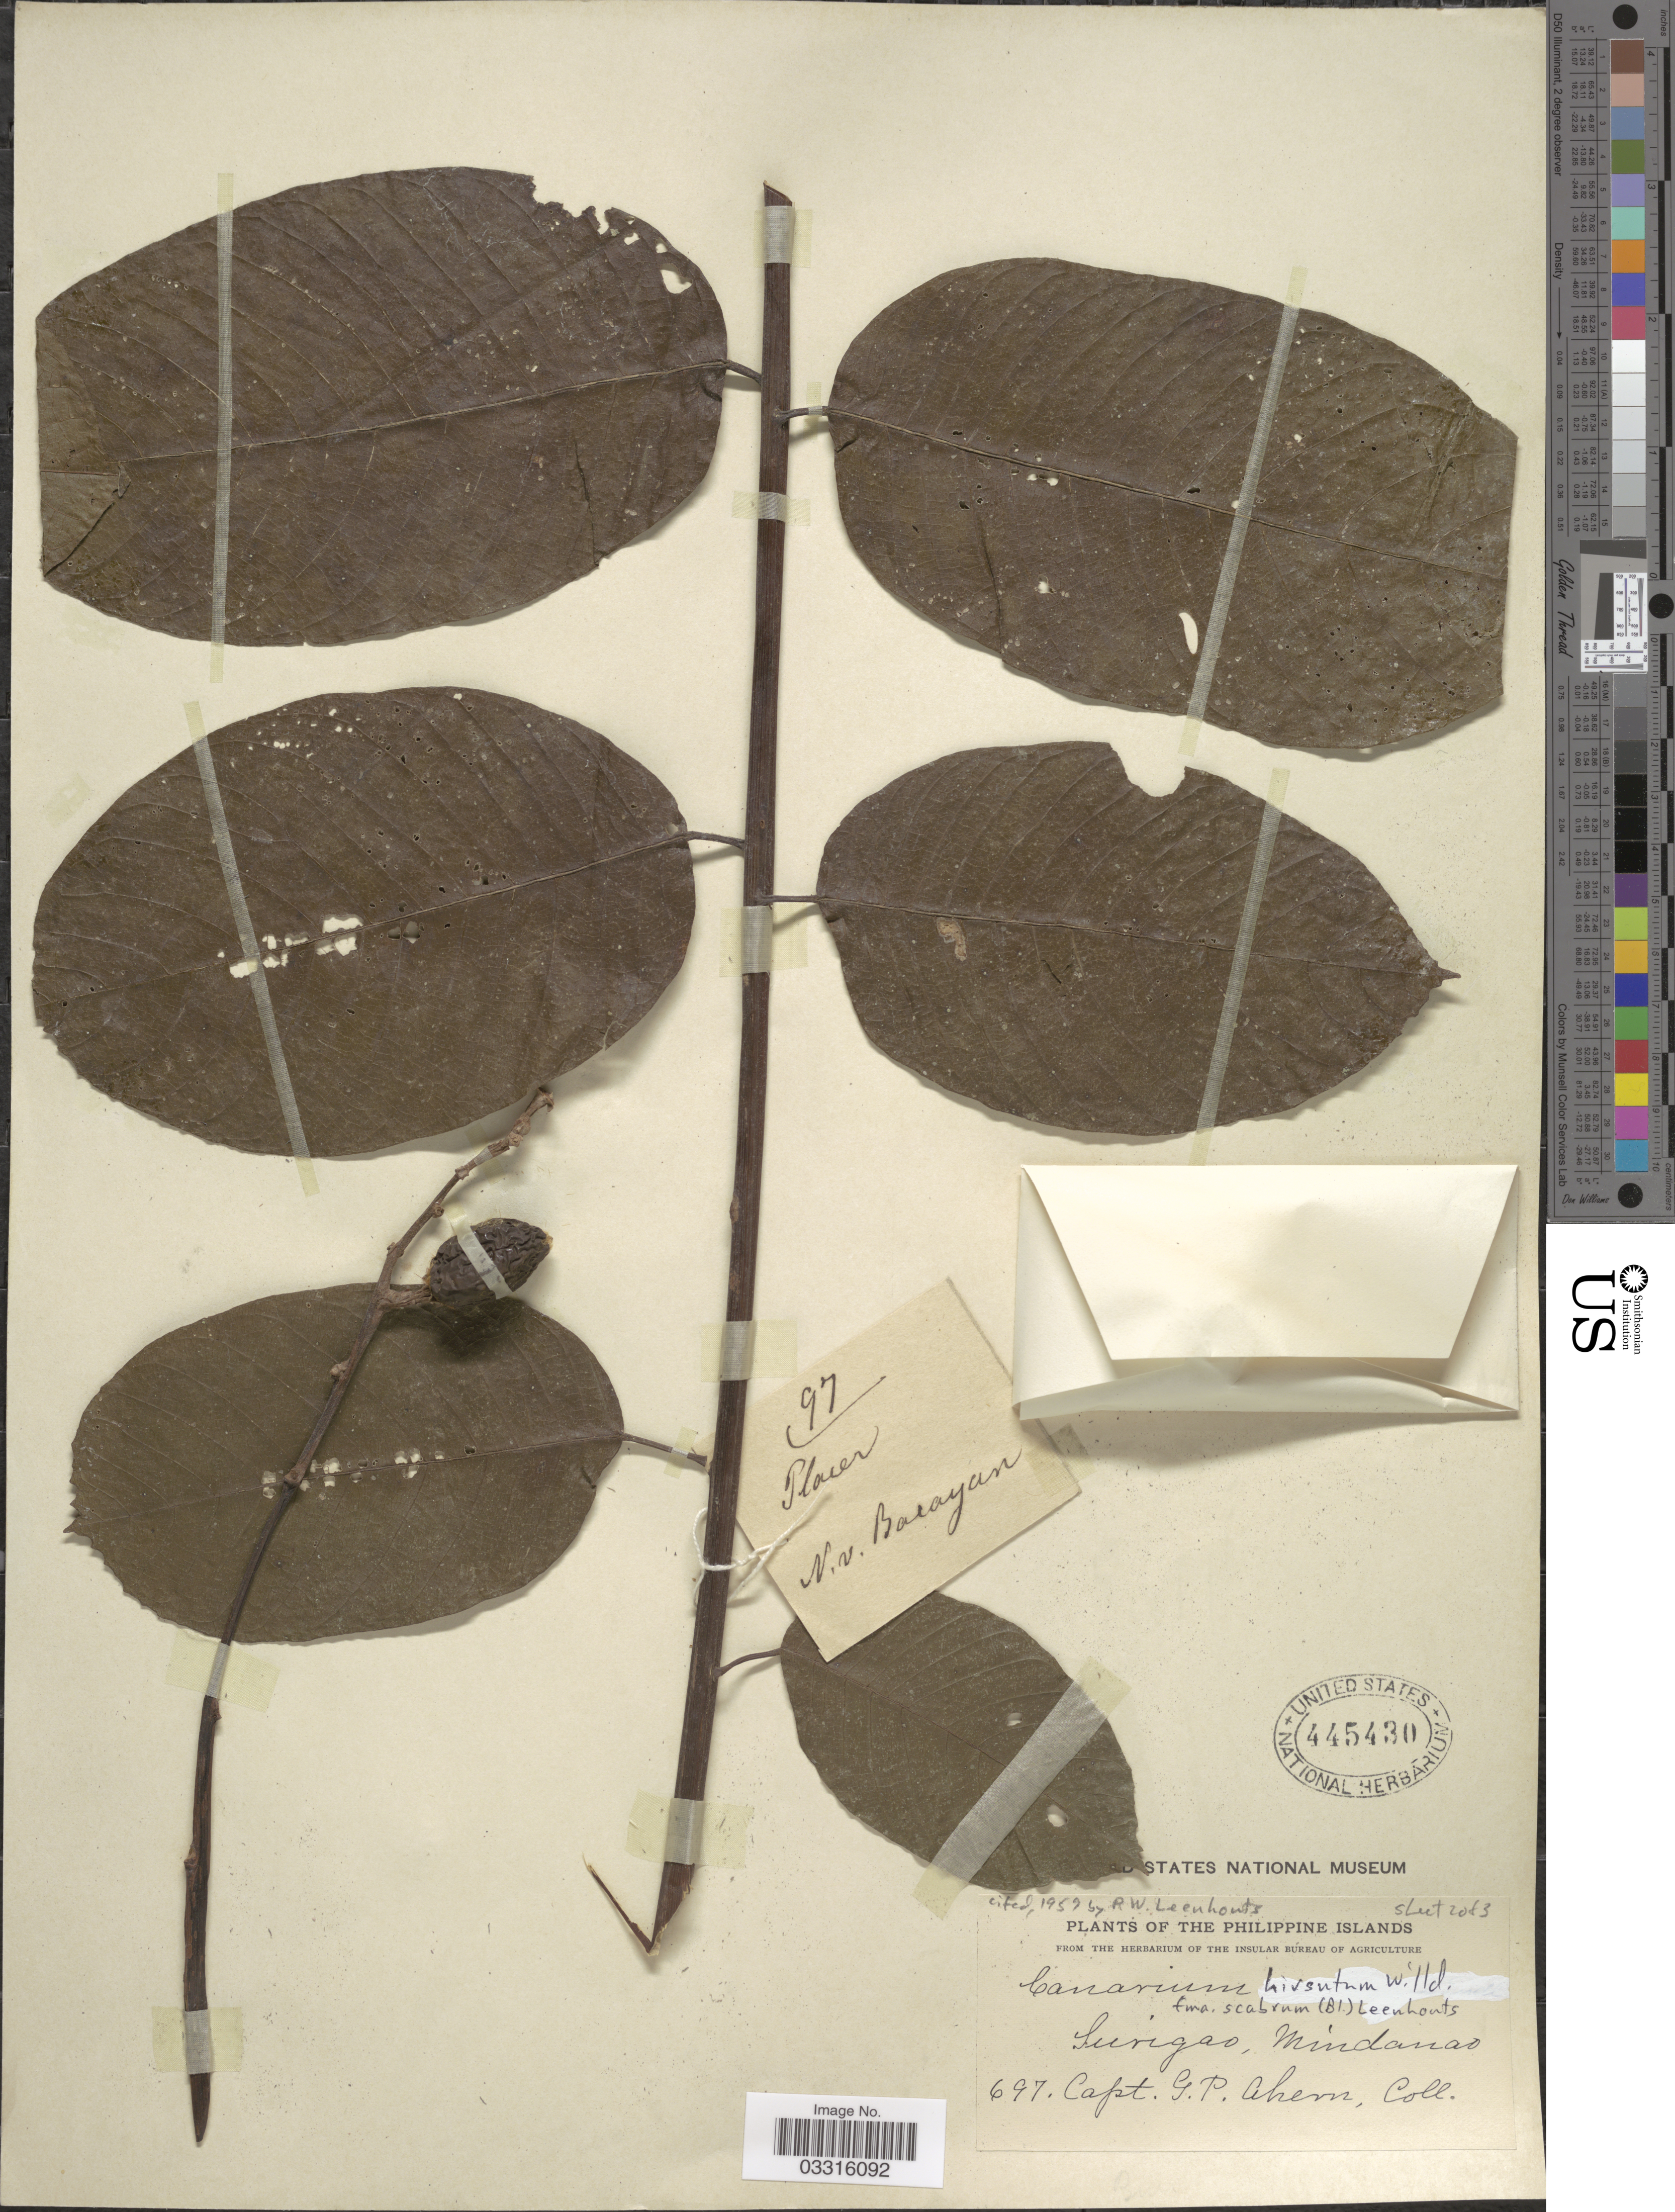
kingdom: Plantae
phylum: Tracheophyta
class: Magnoliopsida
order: Sapindales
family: Burseraceae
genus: Canarium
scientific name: Canarium hirsutum f. scabrum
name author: (Blume) Leenh.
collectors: G. Ahern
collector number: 697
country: Philippines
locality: Surigao, Mindanao.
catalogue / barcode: US 445430